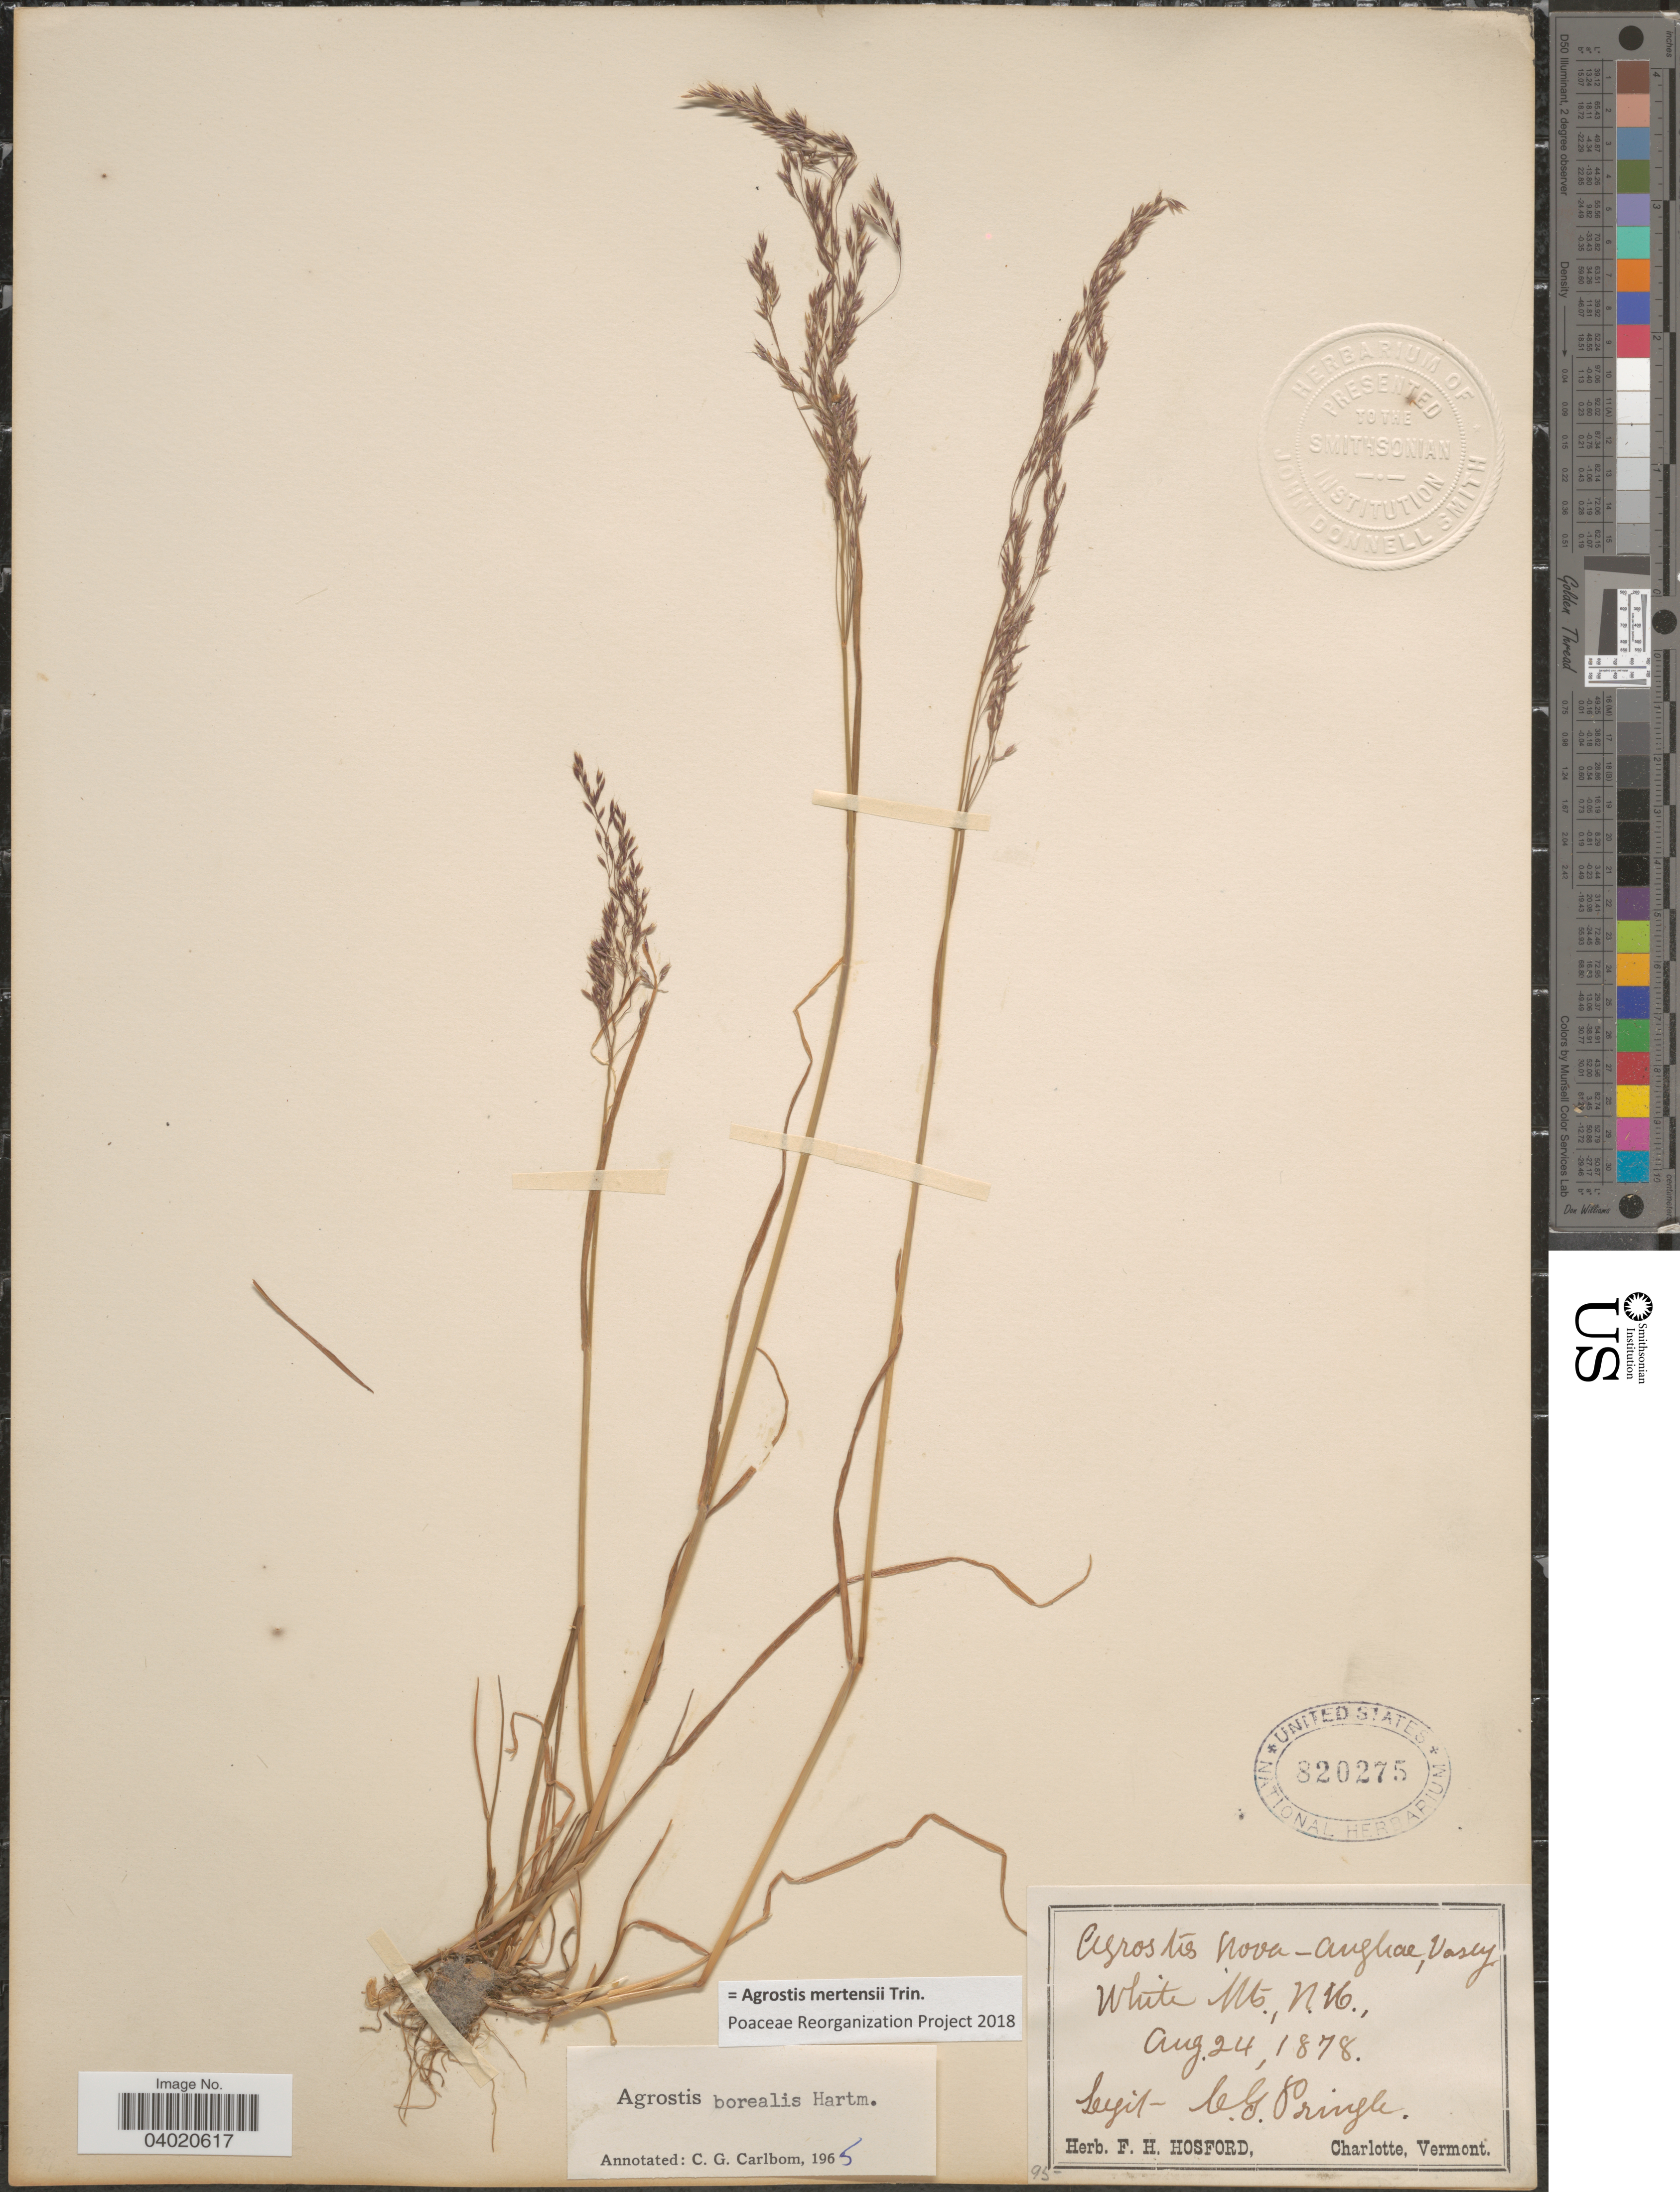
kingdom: Plantae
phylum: Tracheophyta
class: Liliopsida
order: Poales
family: Poaceae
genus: Agrostis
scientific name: Agrostis mertensii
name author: Trin.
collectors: C. G. Pringle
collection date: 1878-08-24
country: United States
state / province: New Hampshire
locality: White Mts.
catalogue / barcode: US 820275